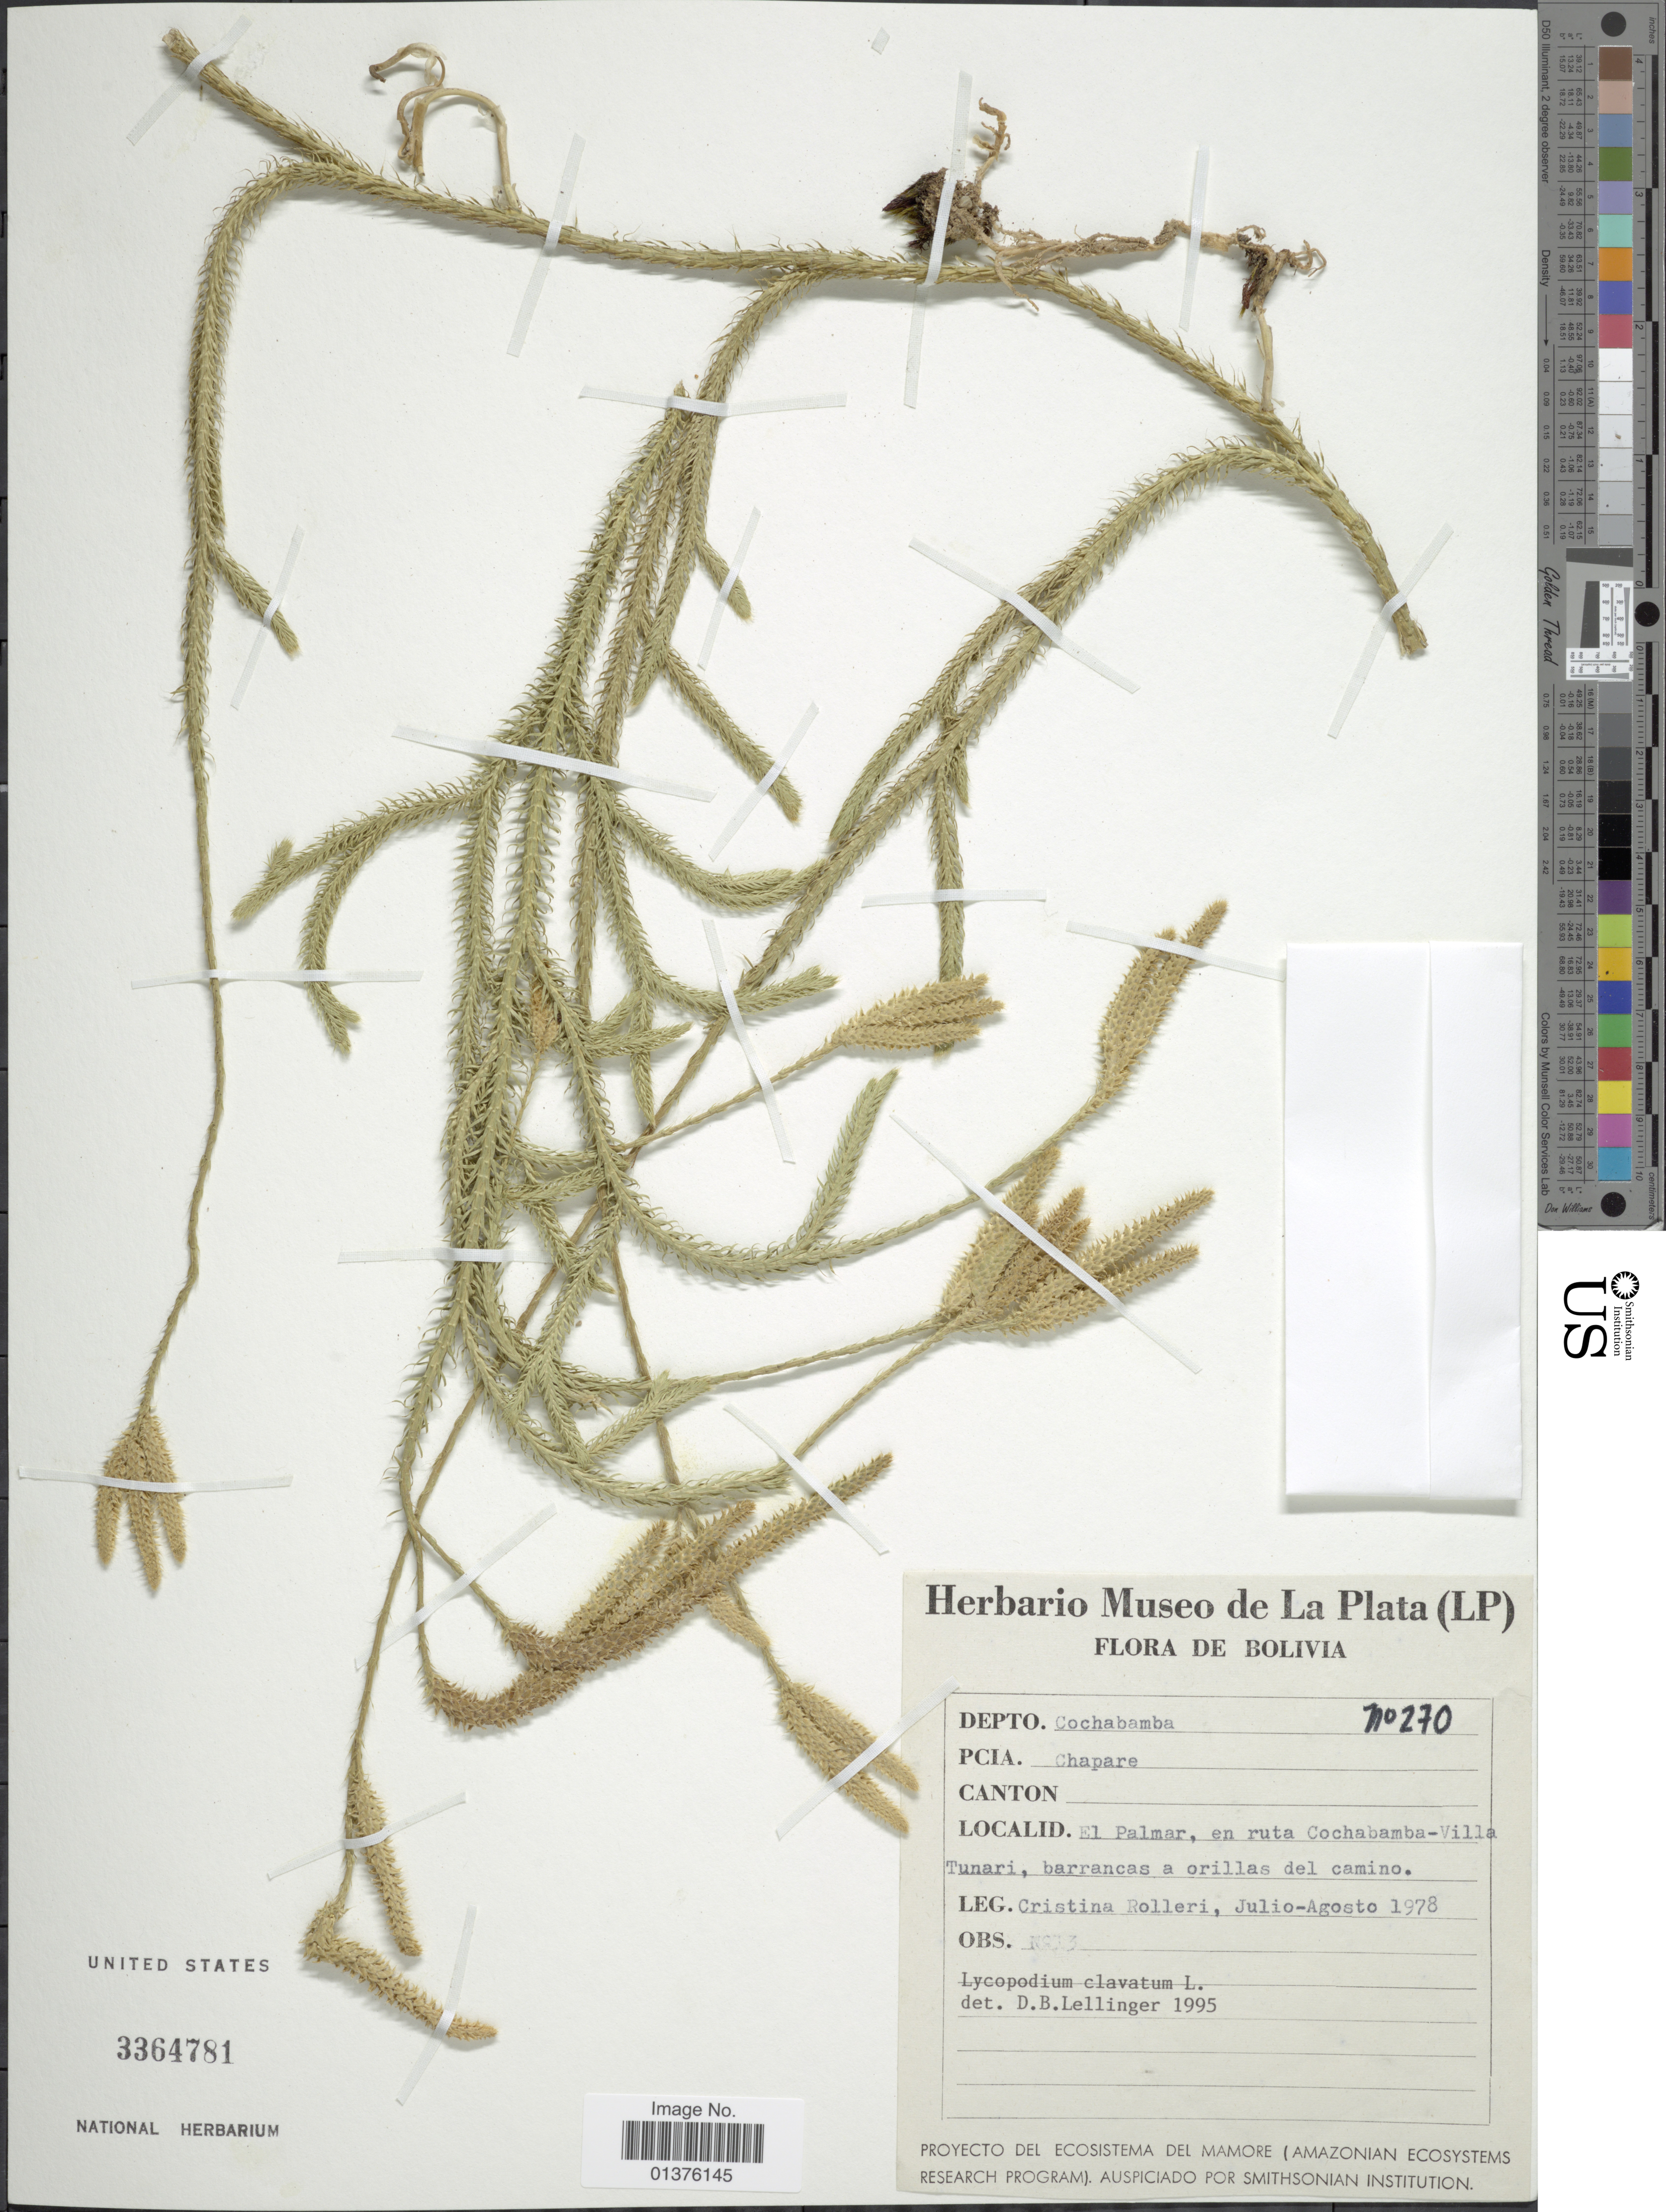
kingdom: Plantae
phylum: Tracheophyta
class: Lycopodiopsida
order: Lycopodiales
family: Lycopodiaceae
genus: Lycopodium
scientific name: Lycopodium clavatum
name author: L.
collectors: C. Rolleri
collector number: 270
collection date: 1978-07/1978-08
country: Bolivia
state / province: Cochabamba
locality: El Palmar, en ruta Cochabamba-Villa Tunari, barrancas a orillas del camino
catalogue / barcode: US 3364781